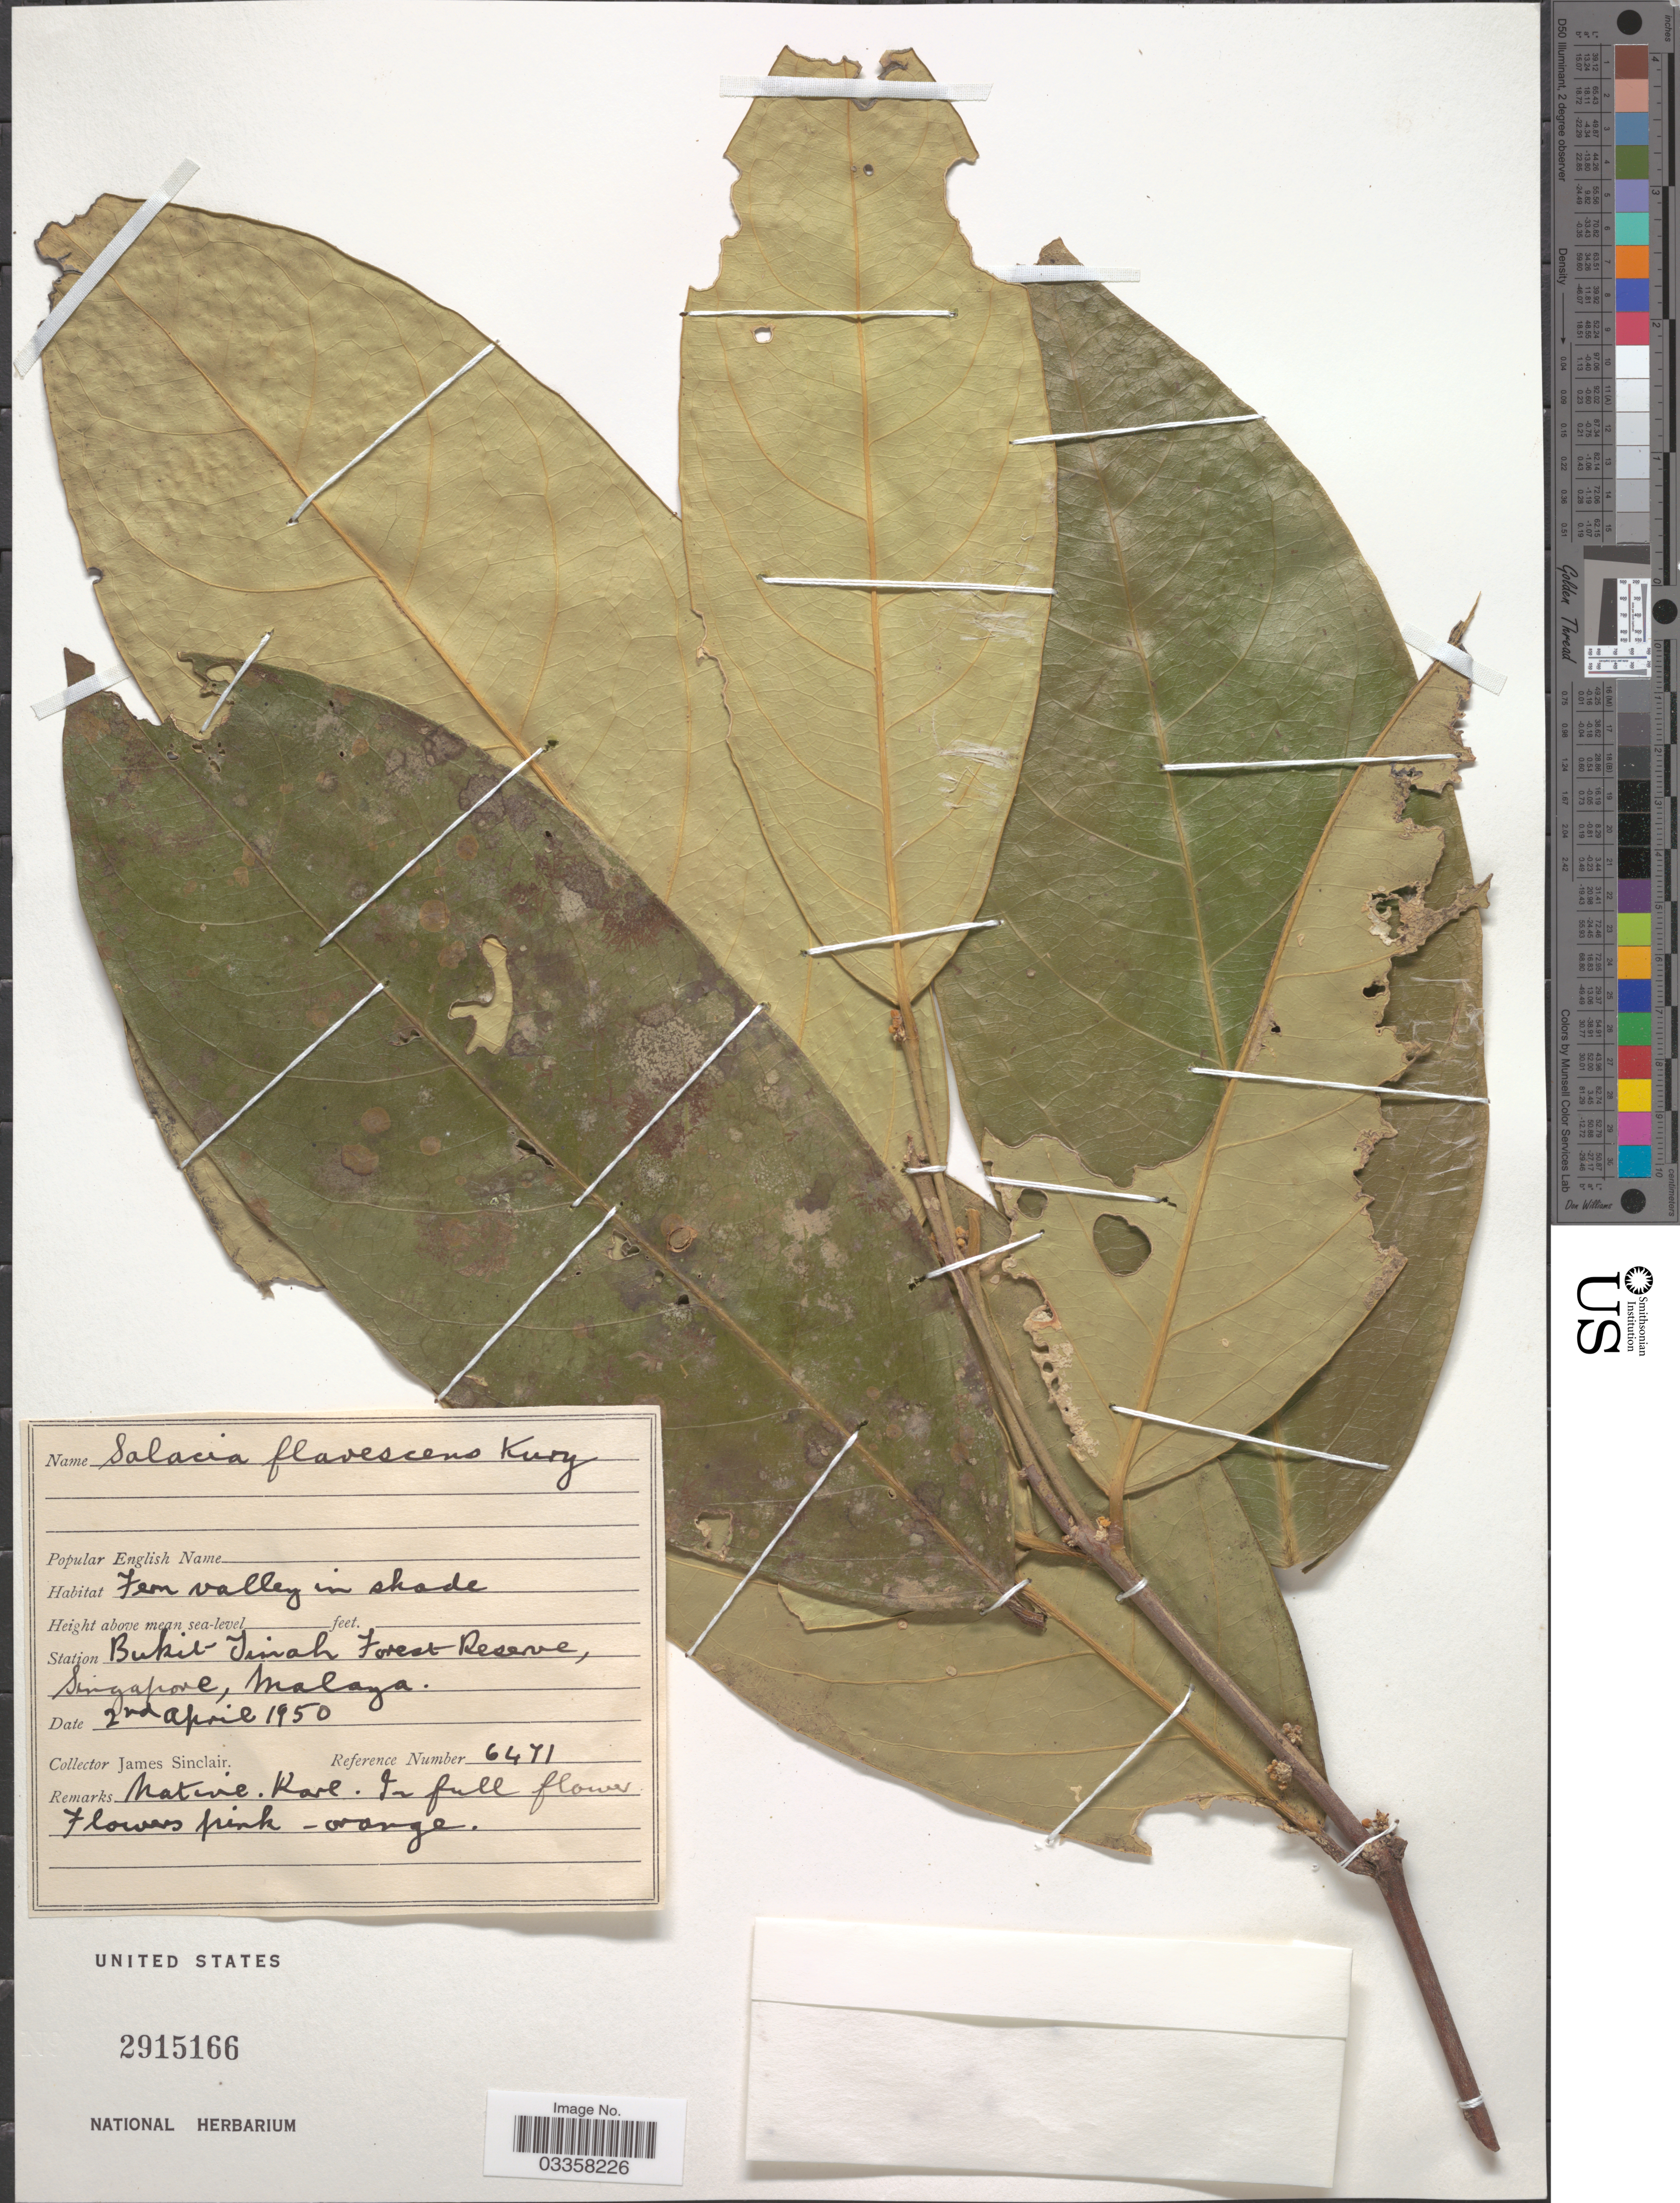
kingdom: Plantae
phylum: Tracheophyta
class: Magnoliopsida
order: Celastrales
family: Celastraceae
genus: Salacia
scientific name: Salacia macrophylla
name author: Blume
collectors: J. Sinclair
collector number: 6471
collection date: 1950-04-02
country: Singapore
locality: Fern valley in shade. Station Bukit Timah Forest Reserve, Malaya.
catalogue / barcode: US 2915166